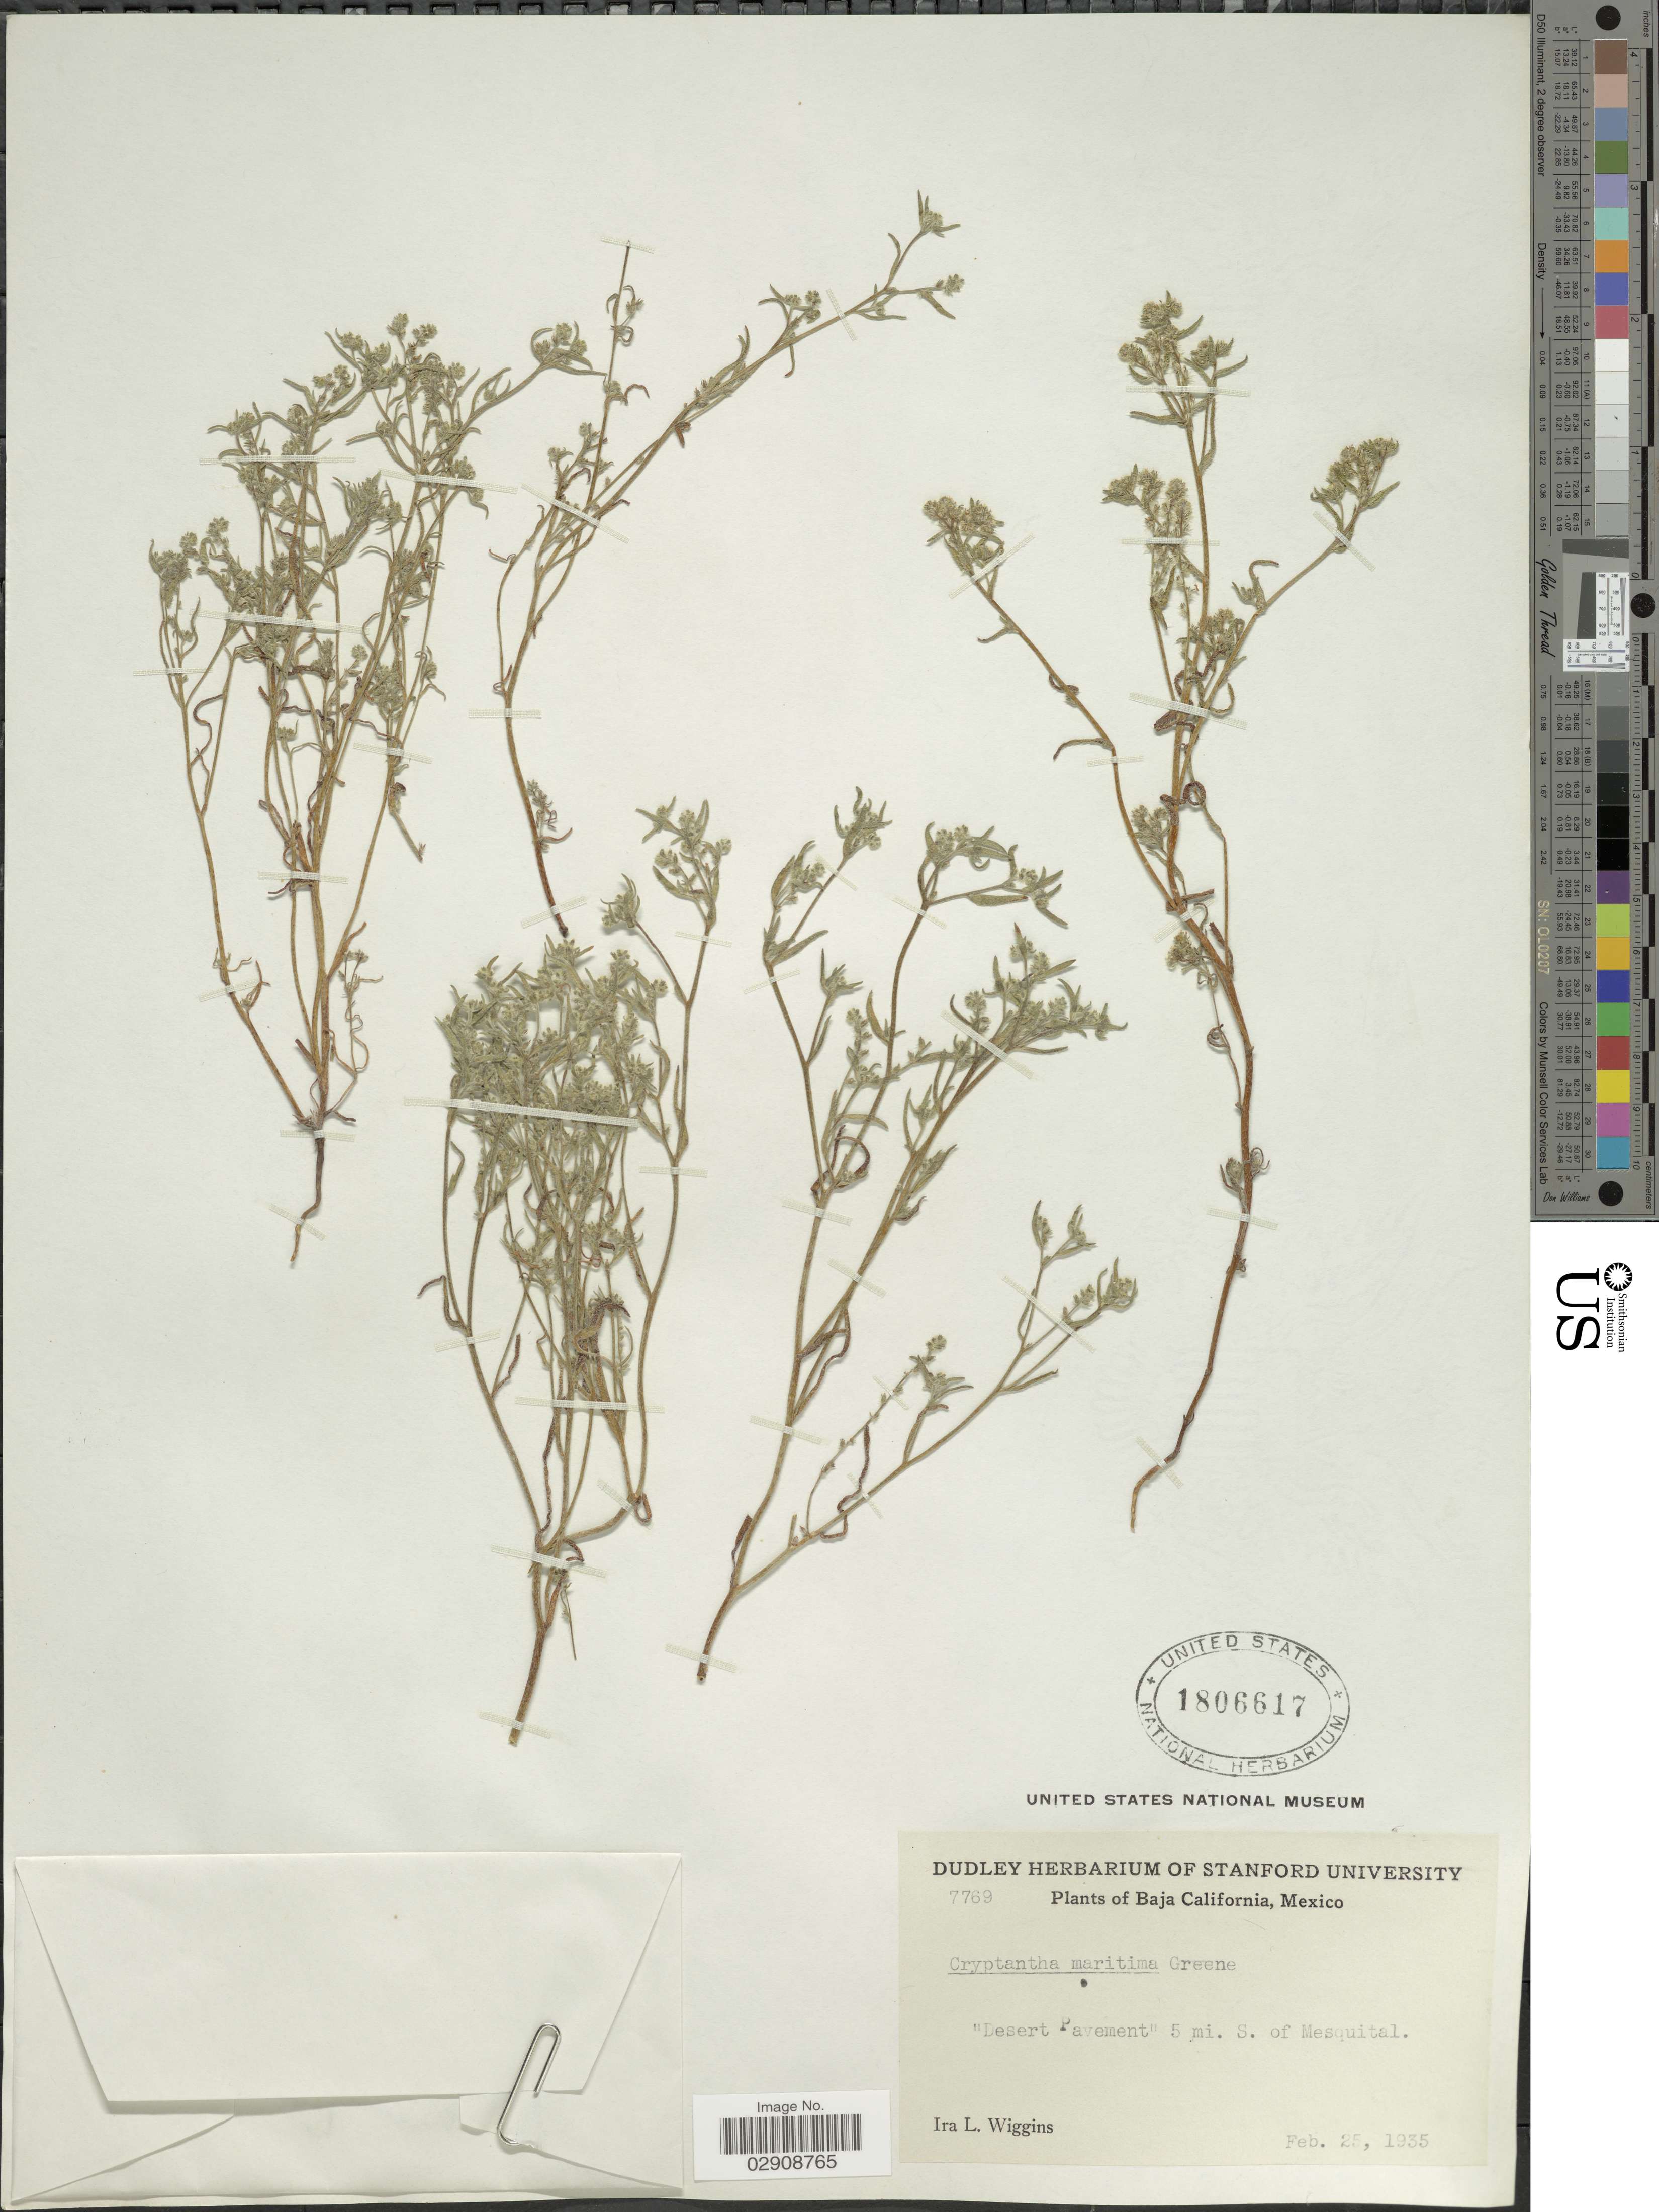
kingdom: Plantae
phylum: Tracheophyta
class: Magnoliopsida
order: Boraginales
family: Boraginaceae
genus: Cryptantha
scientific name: Cryptantha maritima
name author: (Greene) Greene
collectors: I. L. Wiggins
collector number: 7769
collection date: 1935-02-25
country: Mexico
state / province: Baja California Norte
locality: Desert Pavement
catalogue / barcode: US 1806617